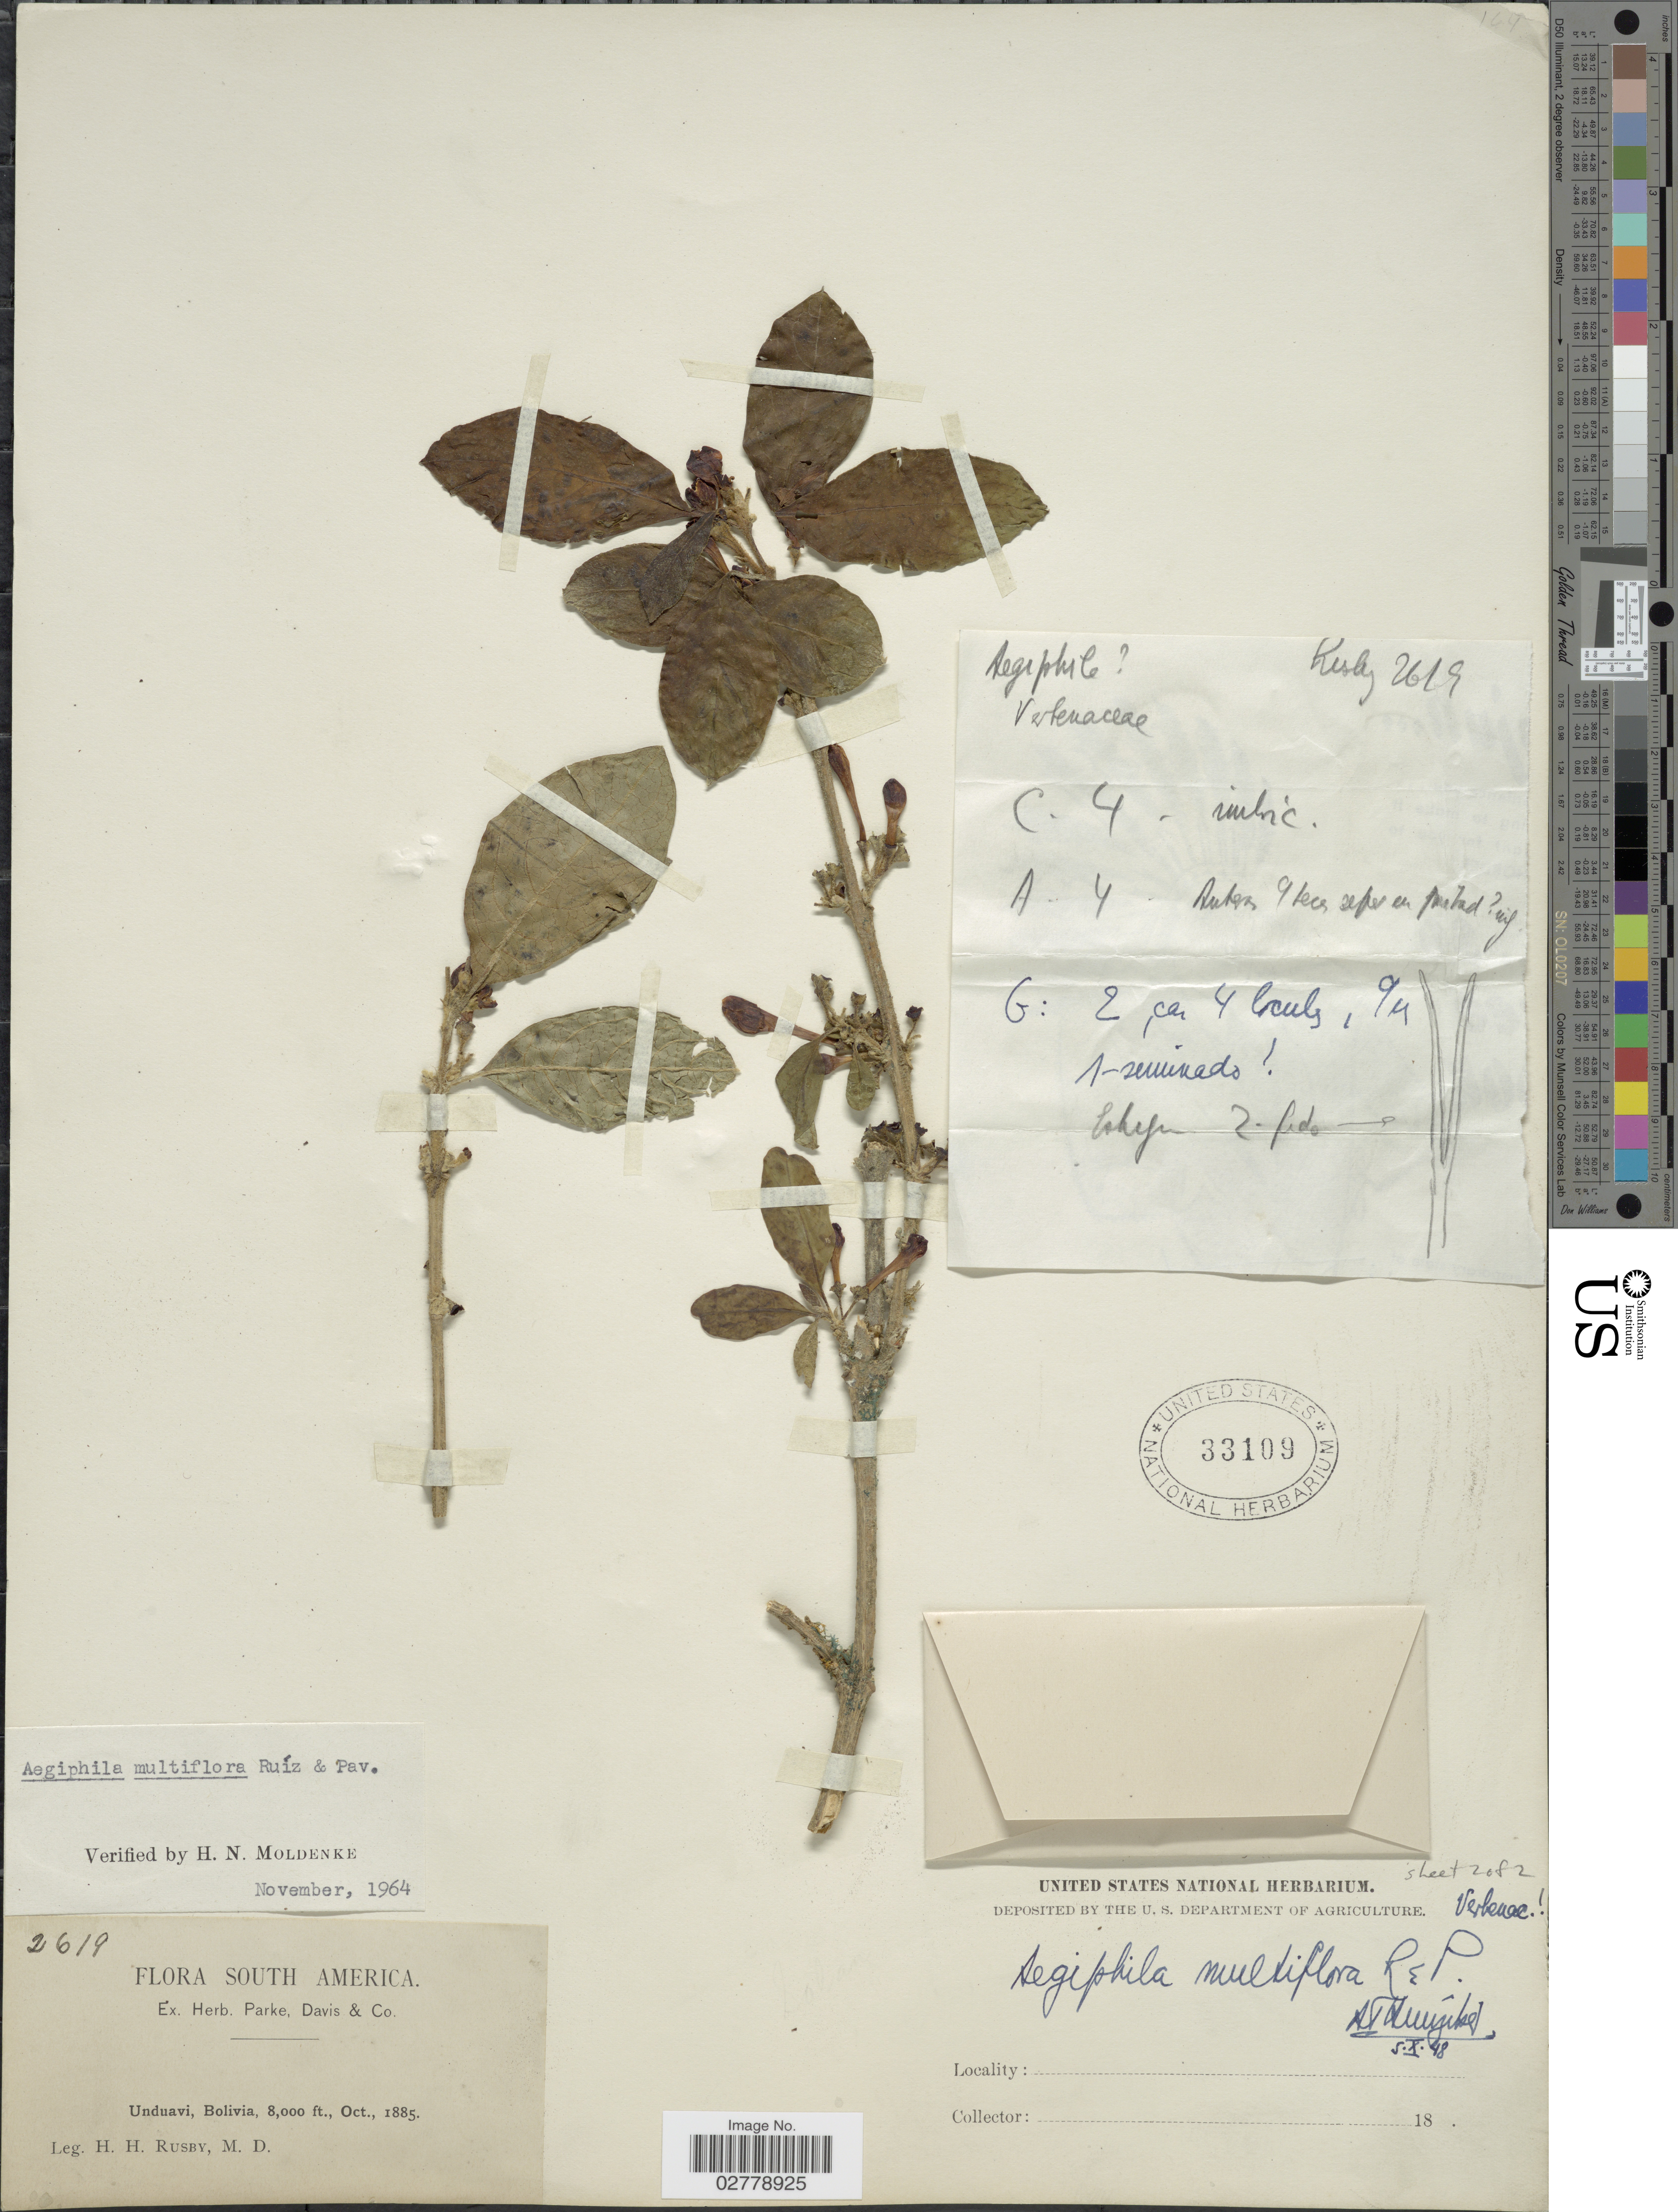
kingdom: Plantae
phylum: Tracheophyta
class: Magnoliopsida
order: Lamiales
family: Lamiaceae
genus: Aegiphila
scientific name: Aegiphila multiflora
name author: Ruiz & Pav.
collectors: H. H. Rusby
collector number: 2619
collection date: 1885-10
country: Bolivia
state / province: La Paz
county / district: Nor Yungas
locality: Unduavi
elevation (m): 2438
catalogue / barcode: US 33109